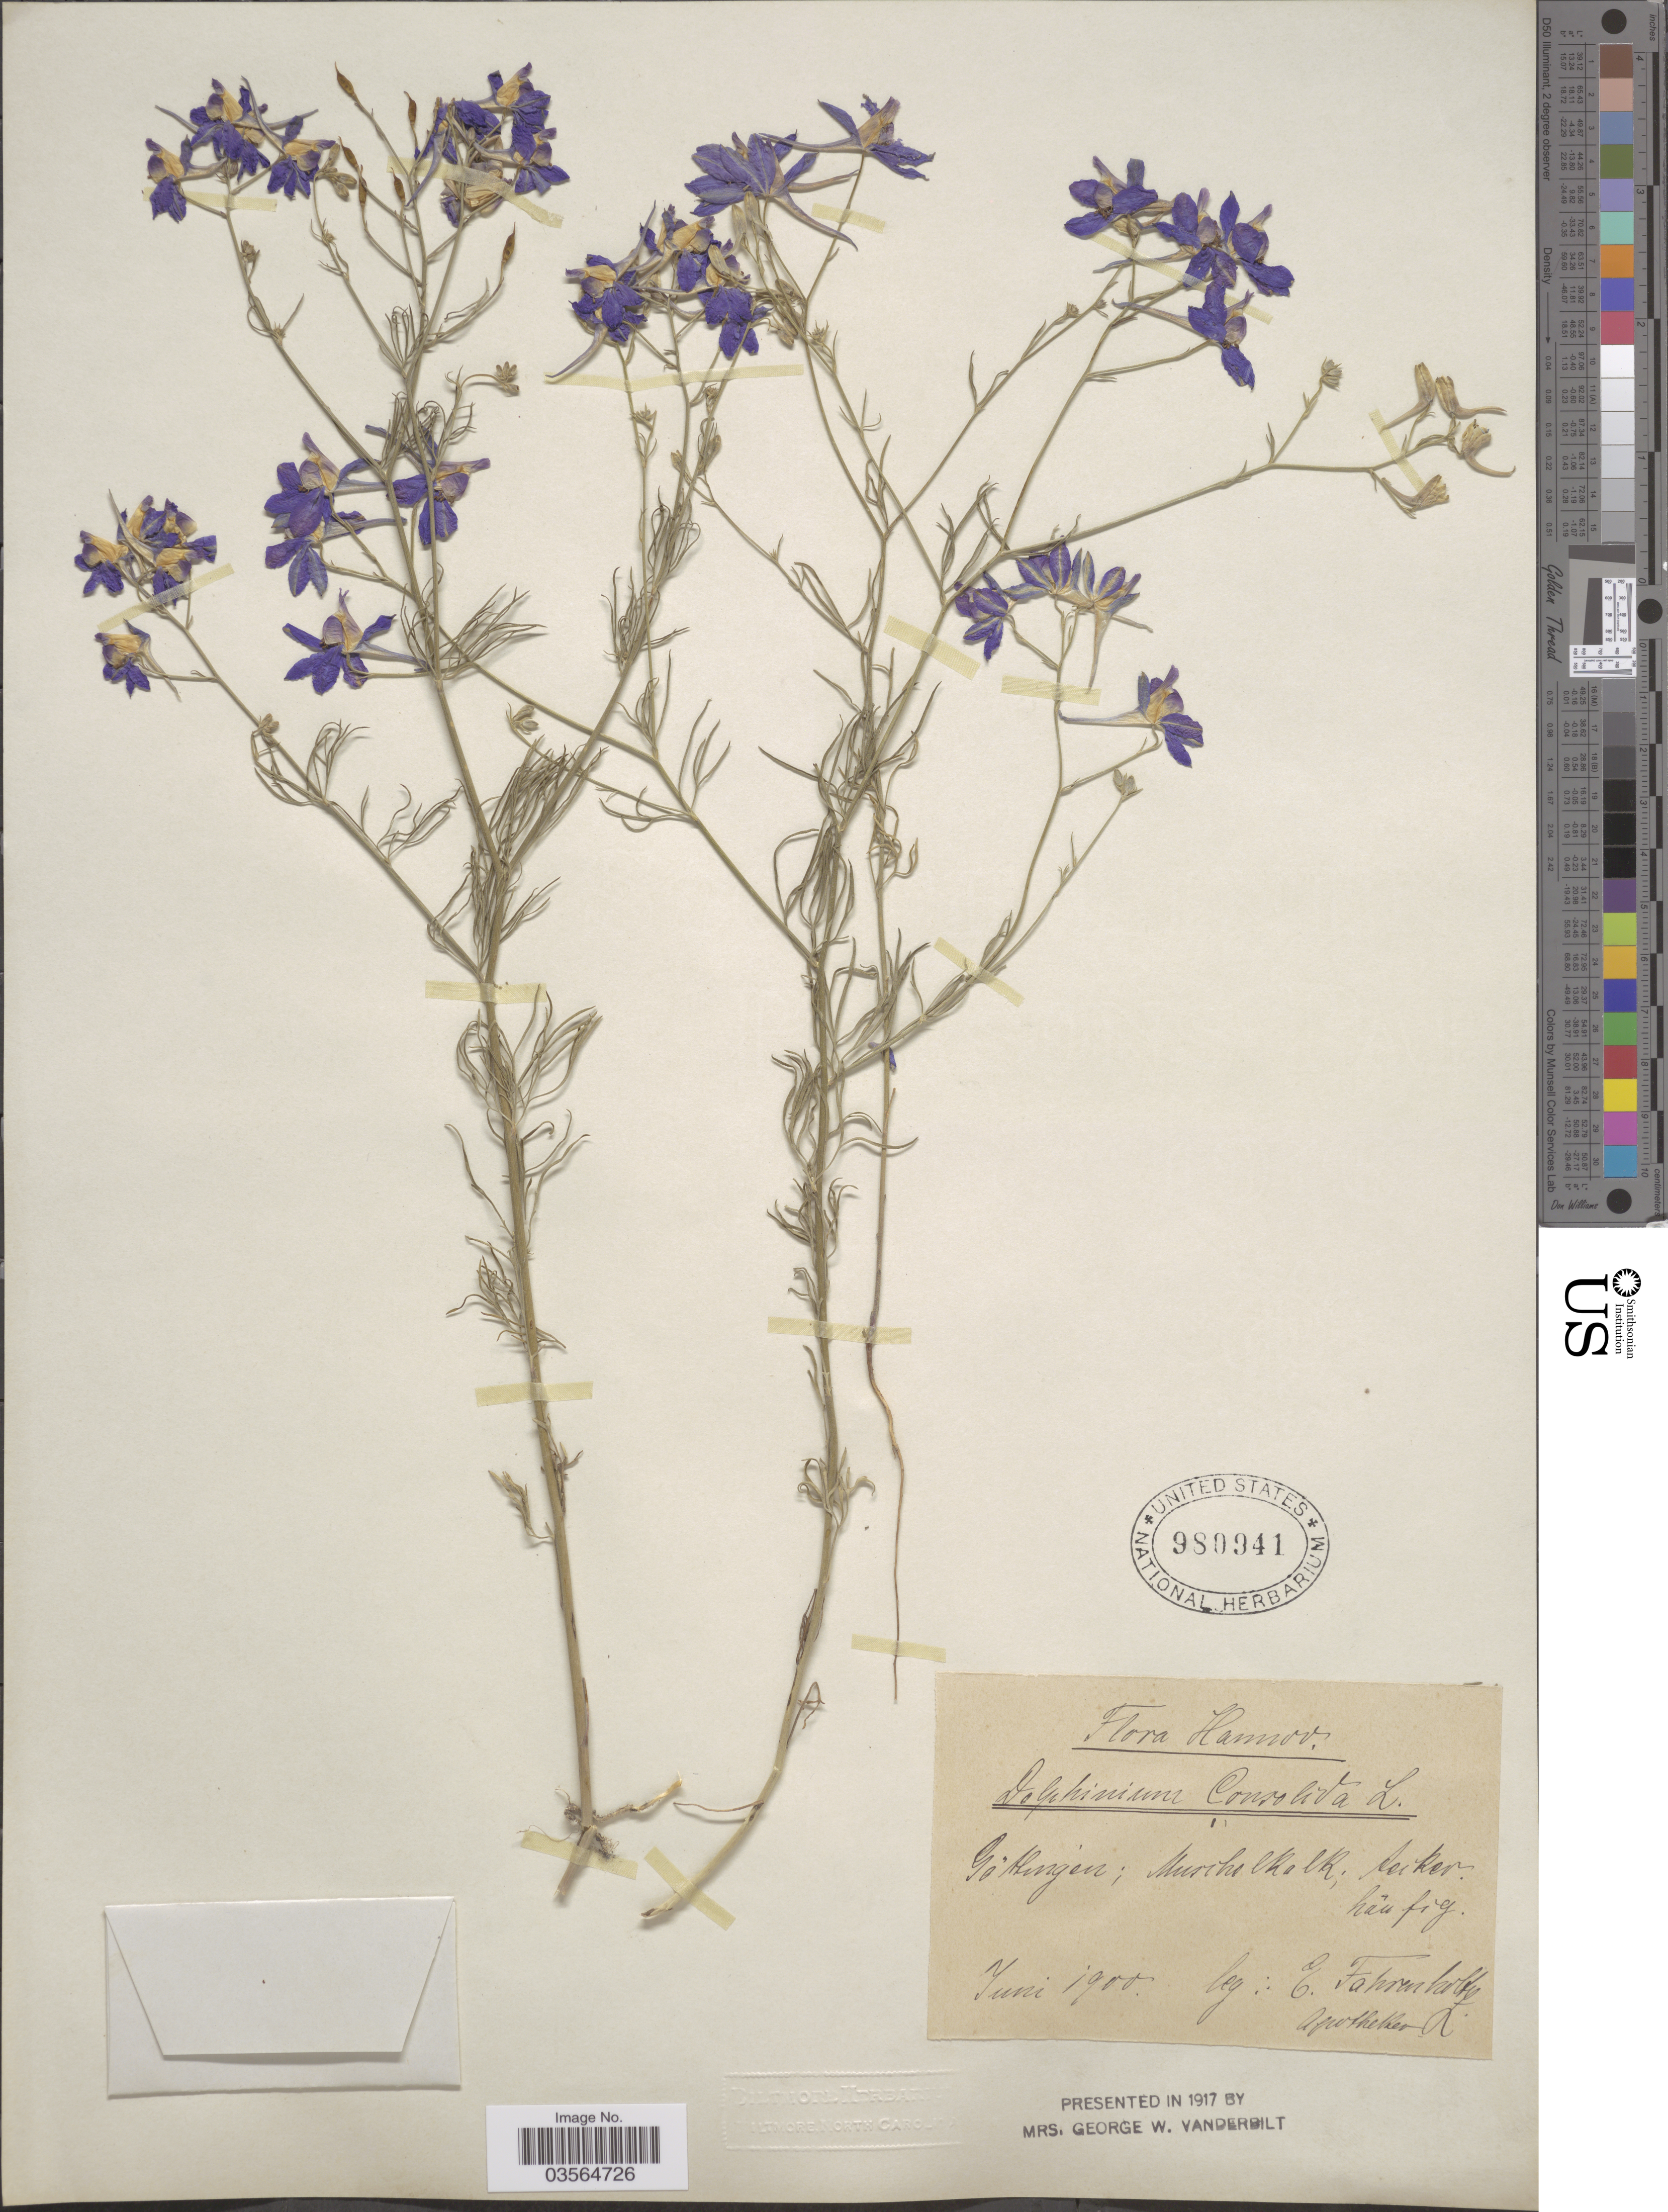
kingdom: Plantae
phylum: Tracheophyta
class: Magnoliopsida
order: Ranunculales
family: Ranunculaceae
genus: Delphinium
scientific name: Delphinium consolida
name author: L.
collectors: E. Fahrenholtz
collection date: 1900-06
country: Germany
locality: Hannov. Götlingen; Musholkalk; Seiker hâufig. [interpreted]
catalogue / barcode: US 980941